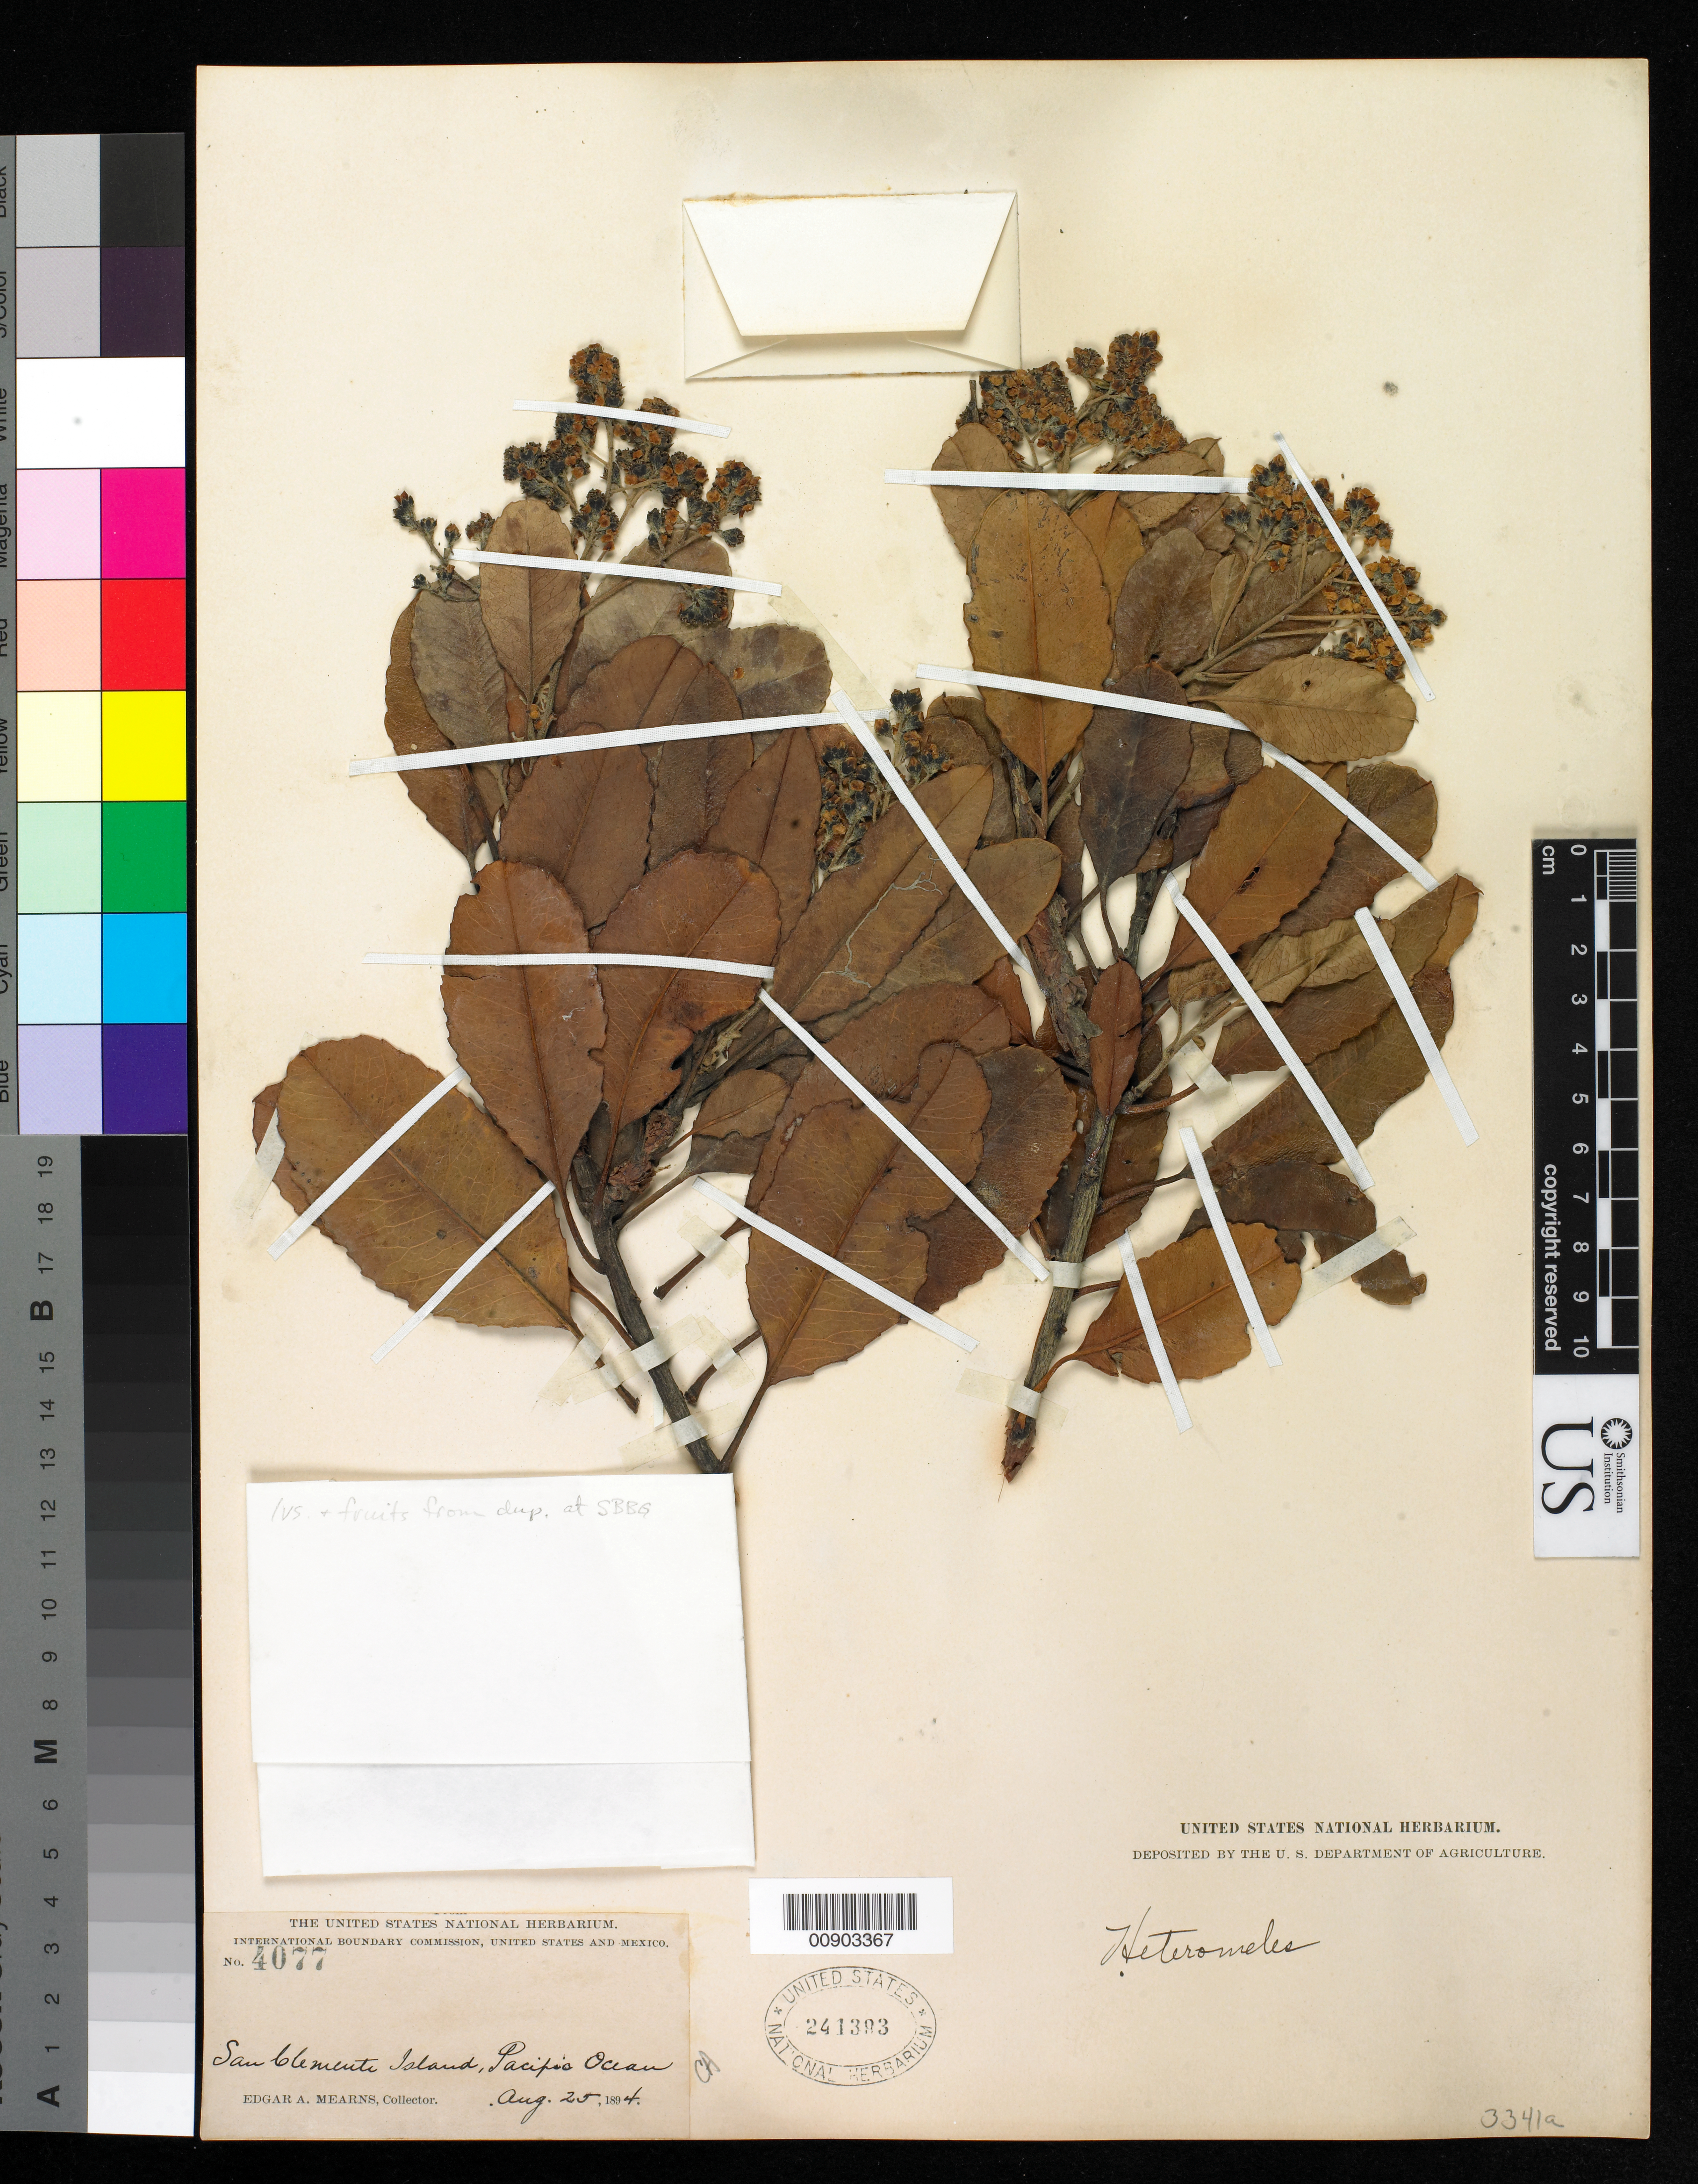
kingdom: Plantae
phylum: Tracheophyta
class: Magnoliopsida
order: Rosales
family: Rosaceae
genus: Heteromeles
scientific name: Heteromeles sp.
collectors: E. A. Mearns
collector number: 4077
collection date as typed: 25 Aug 1894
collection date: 1894-08-25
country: United States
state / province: California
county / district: Los Angeles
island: San Clemente I.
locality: San Clemente Island, Pacific Ocean.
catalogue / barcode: US 241393